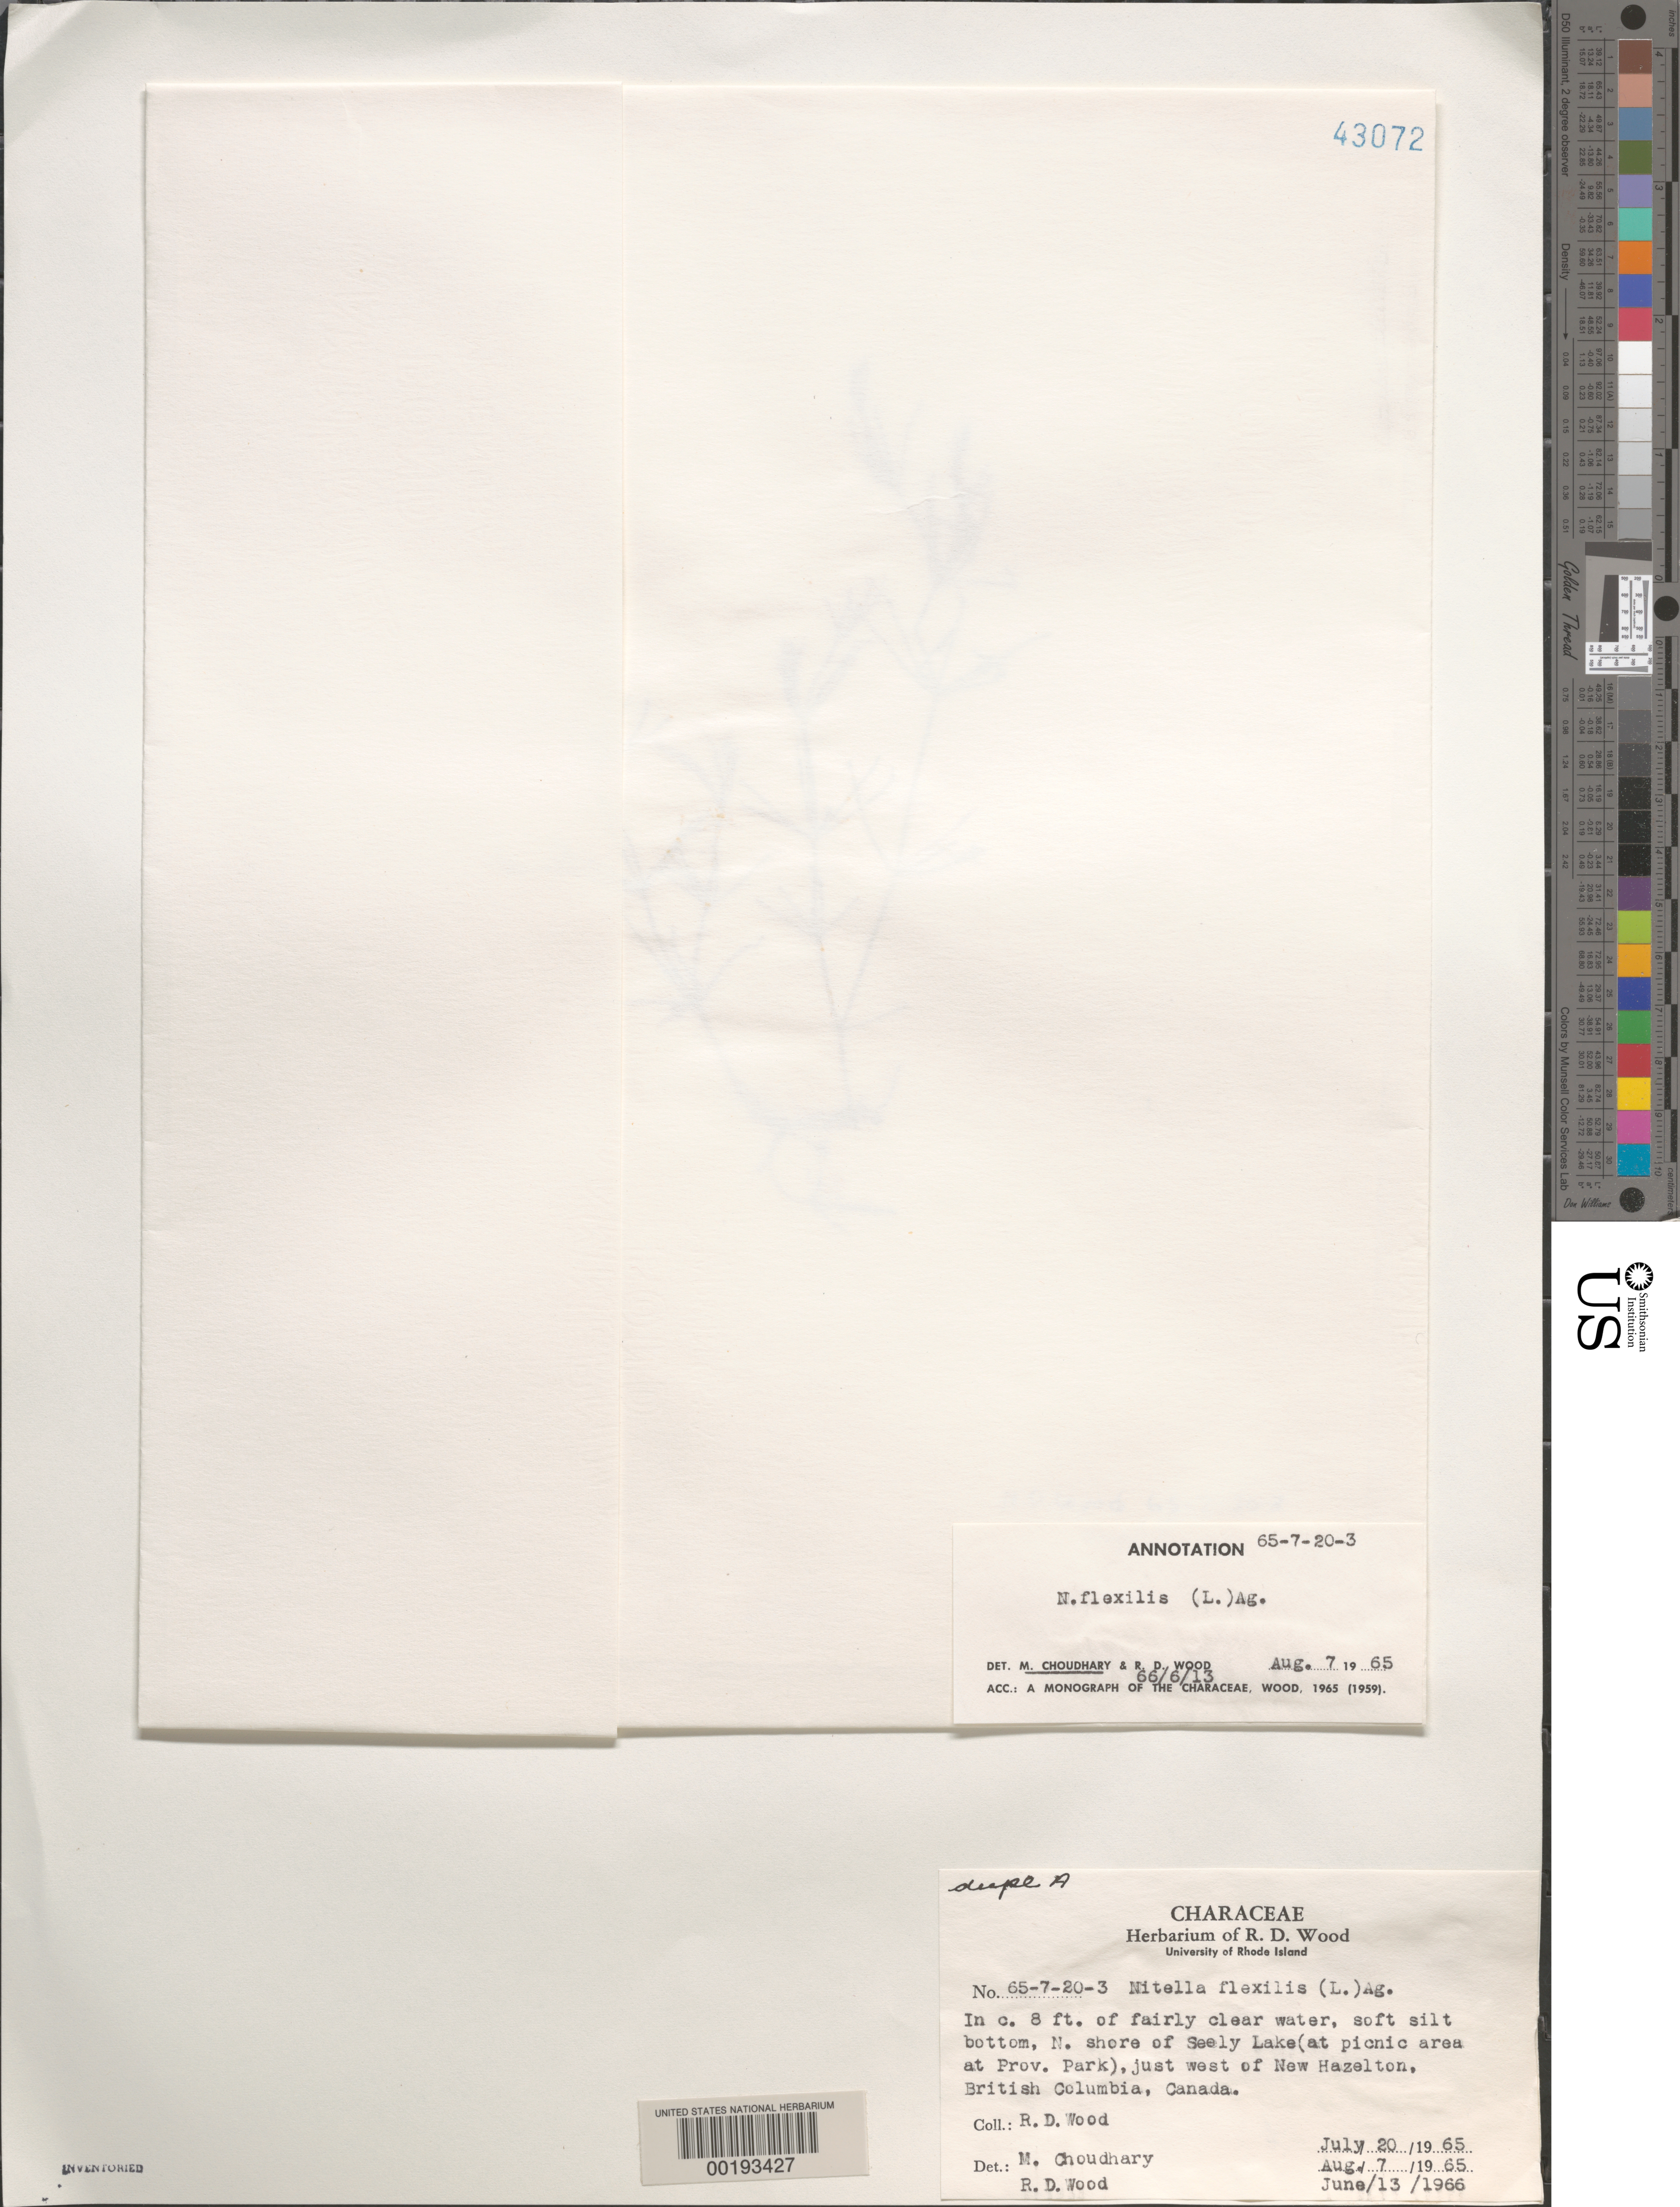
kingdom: Plantae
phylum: Charophyta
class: Charophyceae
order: Charales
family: Characeae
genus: Nitella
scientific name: Nitella flexilis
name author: (L.) C. Agardh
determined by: Wood, R. D.; Choudhary, M. C.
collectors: R. Wood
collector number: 65-7-20-3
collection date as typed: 20 Jul 1965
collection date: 1965-07-20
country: Canada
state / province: British Columbia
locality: Seely Lake, Provincial Park, just west of New Hazelton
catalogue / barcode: US 43072